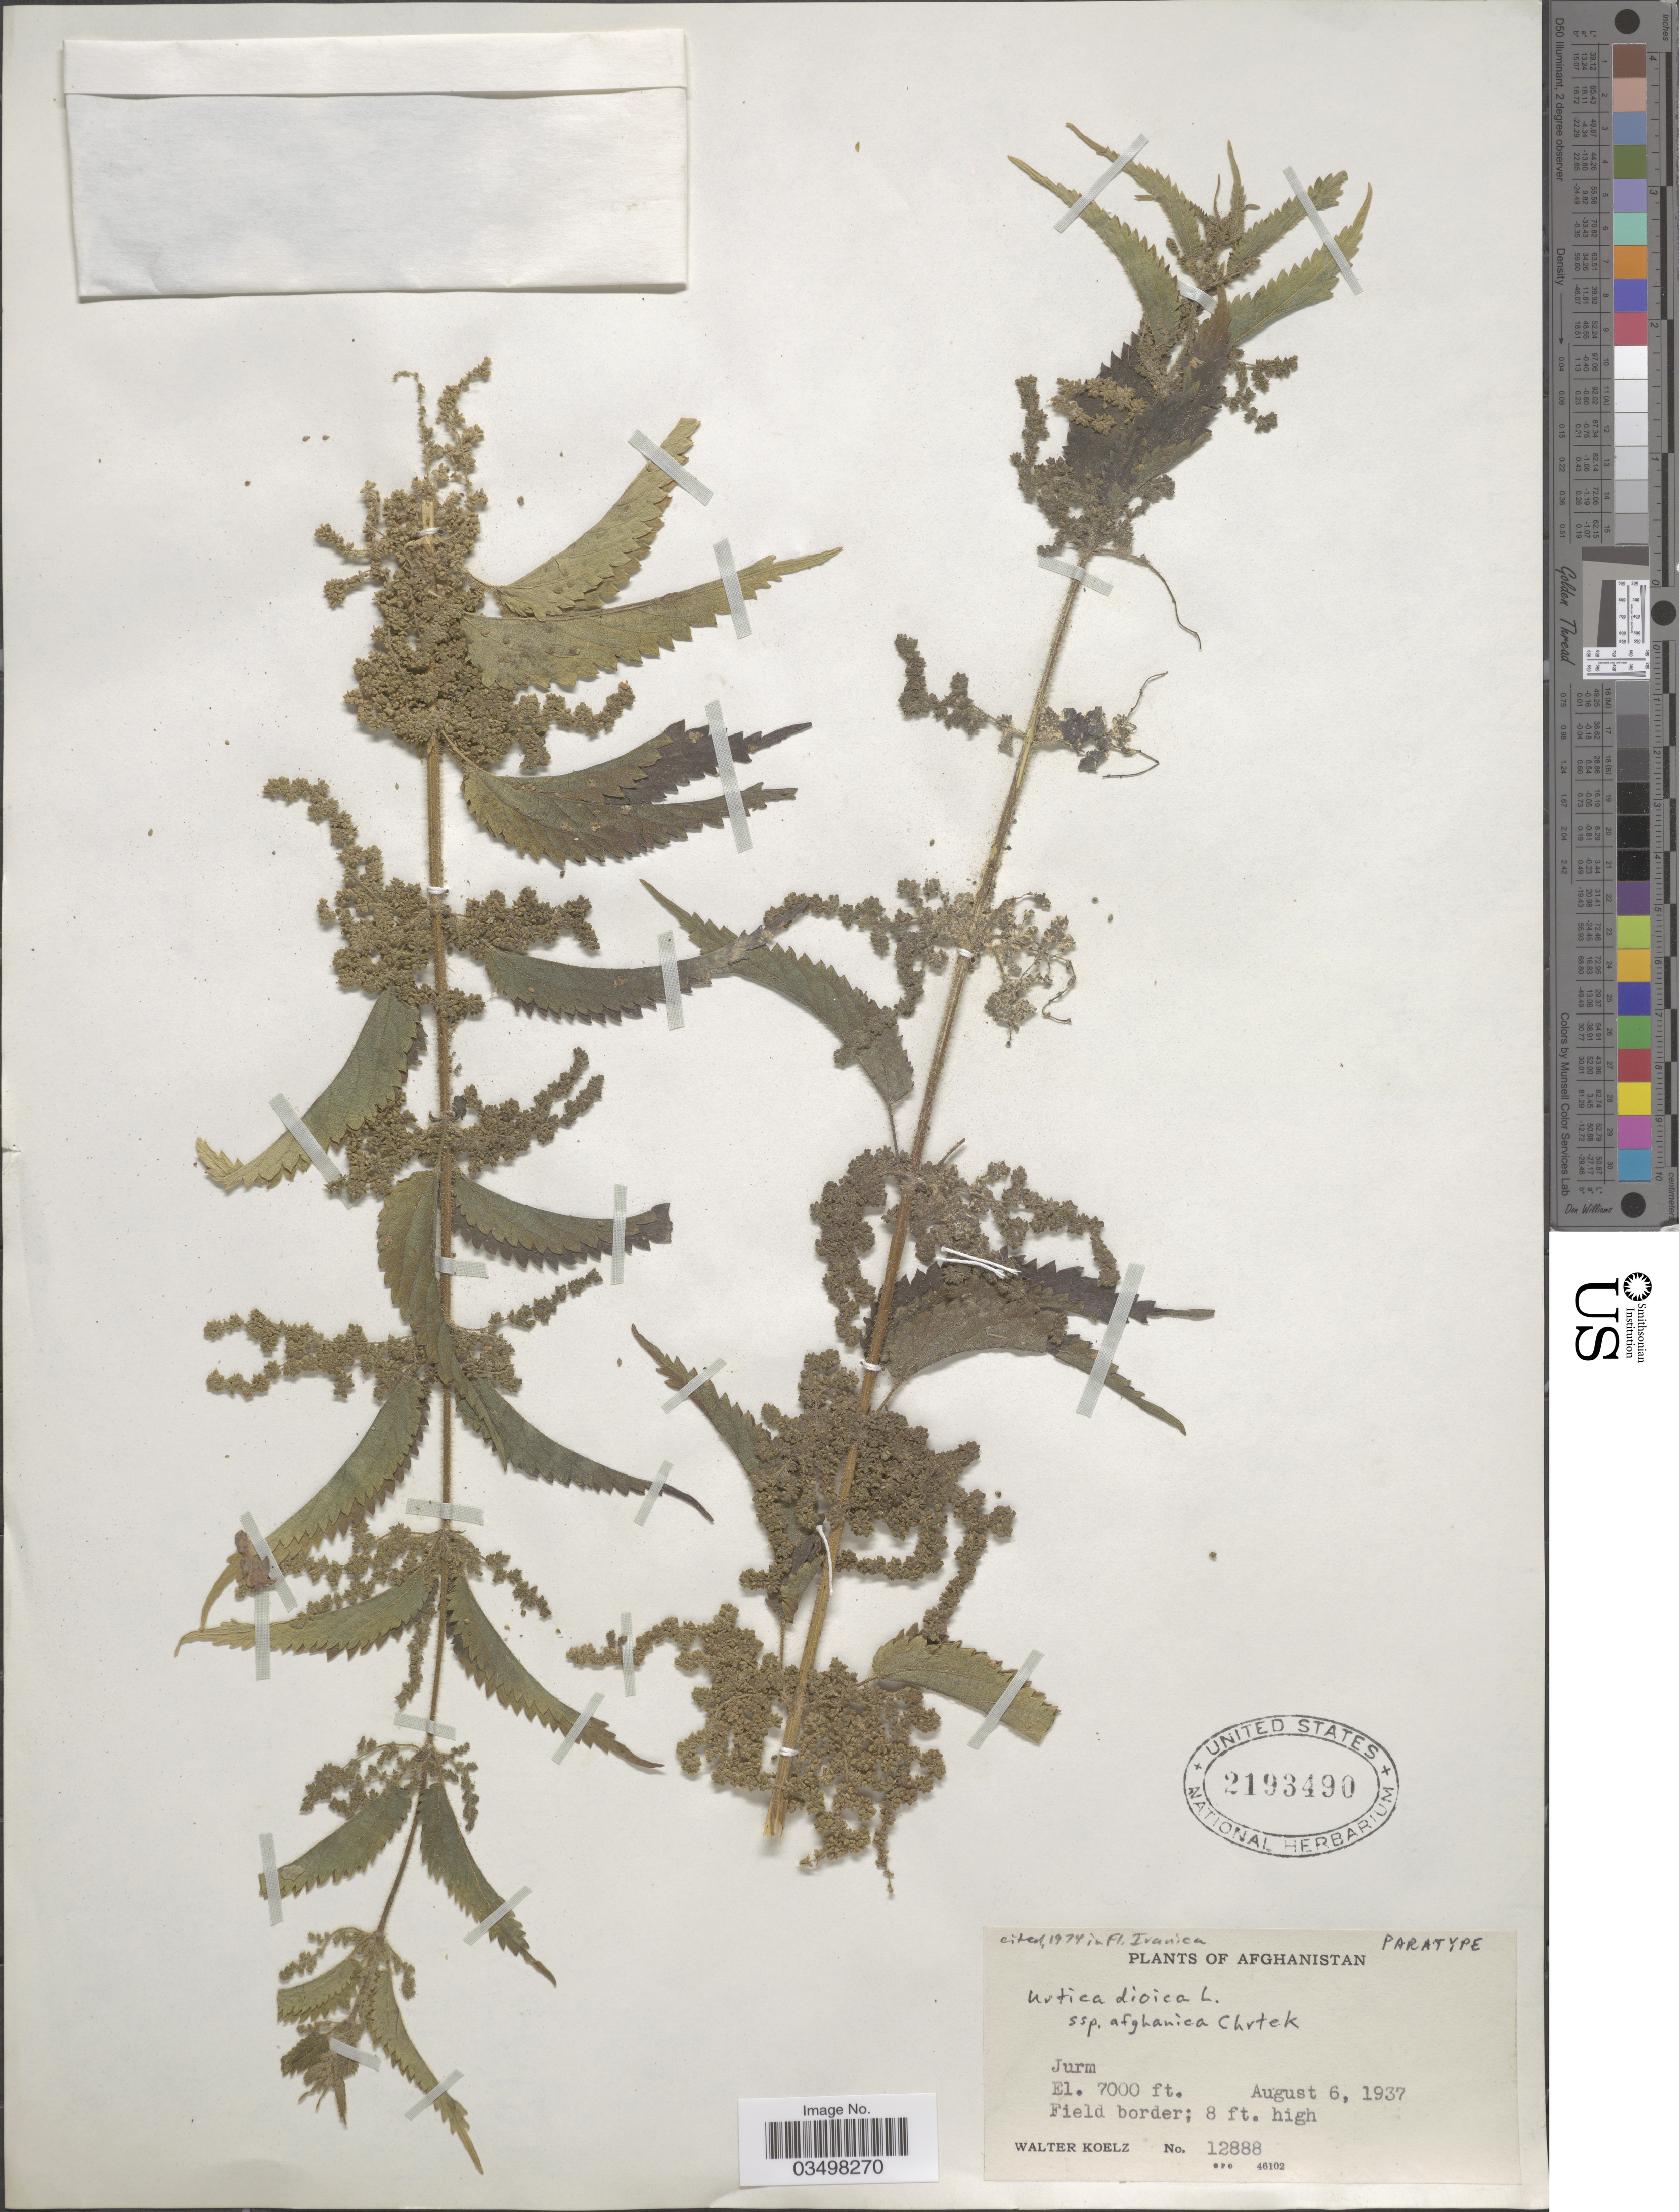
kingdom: Plantae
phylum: Tracheophyta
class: Magnoliopsida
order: Rosales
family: Urticaceae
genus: Urtica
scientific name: Urtica dioica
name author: L.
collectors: W. N. Koelz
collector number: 12888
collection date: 1937-08-06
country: Afghanistan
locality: Jurm.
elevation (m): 2134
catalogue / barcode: US 2193490